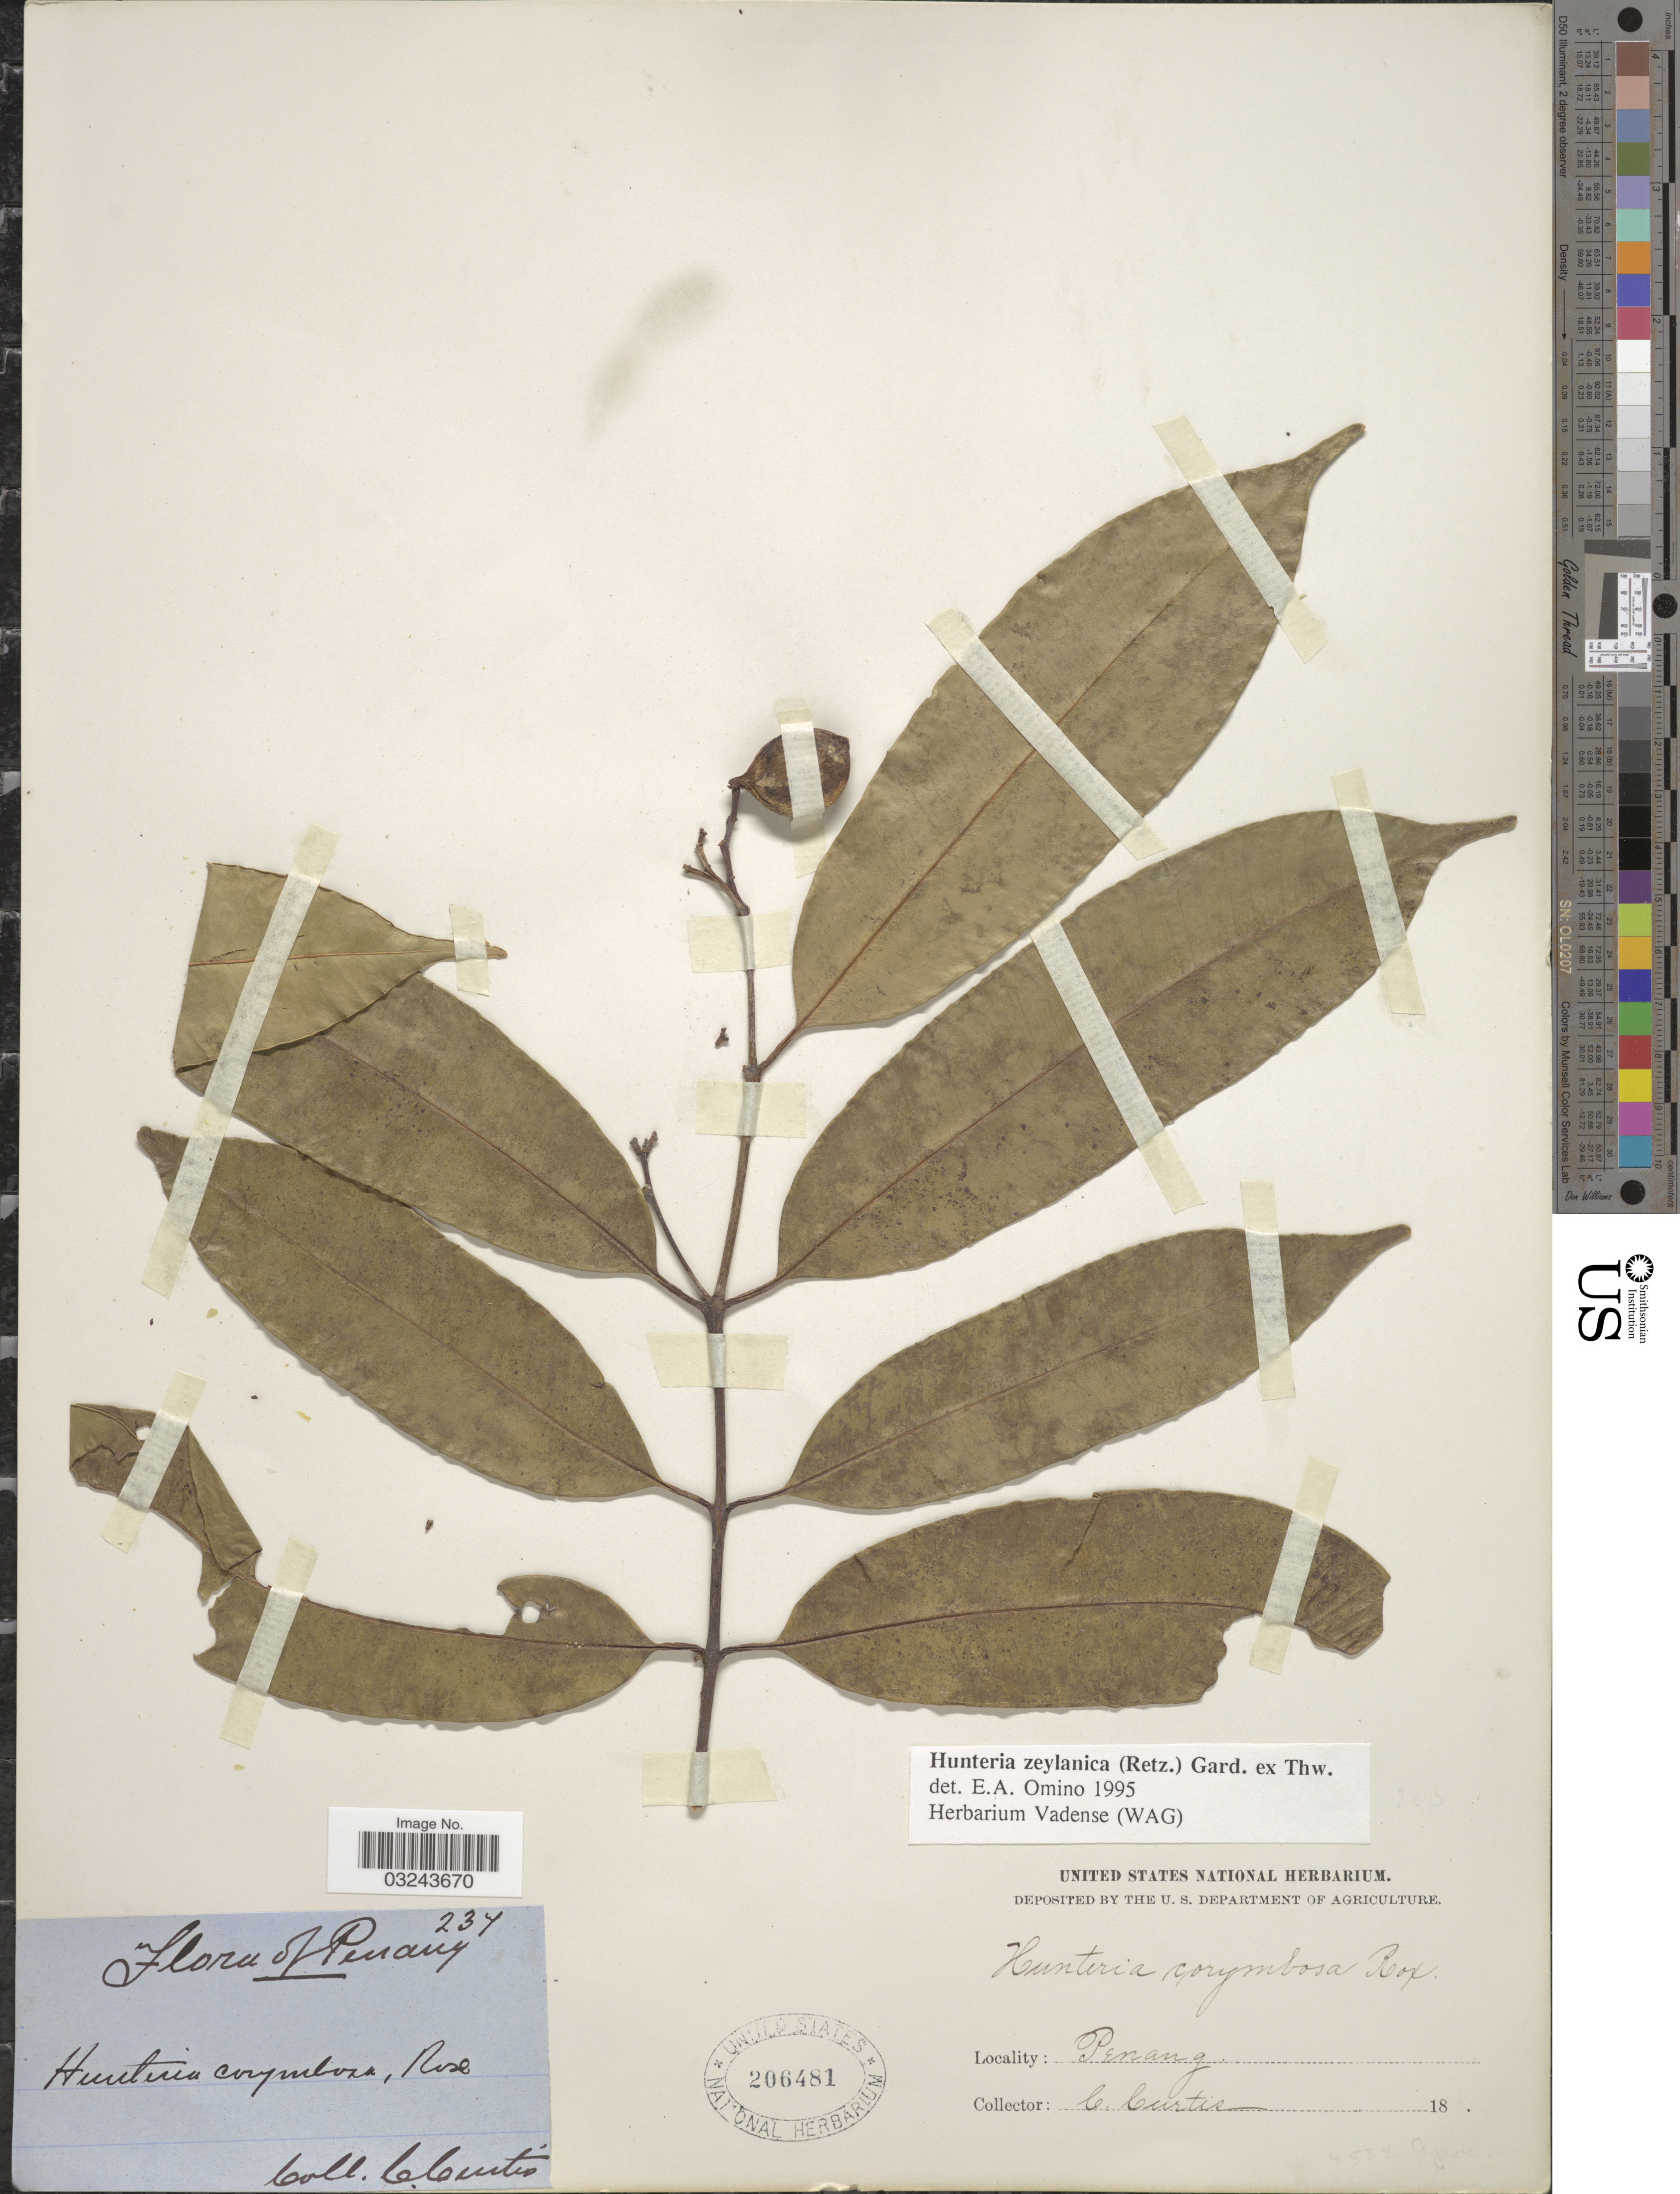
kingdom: Plantae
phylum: Tracheophyta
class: Magnoliopsida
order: Gentianales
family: Apocynaceae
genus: Hunteria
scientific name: Hunteria zeylanica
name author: (Retz.) Gardner ex Thwaites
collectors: C. Curtis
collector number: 237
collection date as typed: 18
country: Malaysia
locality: Penang.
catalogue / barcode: US 206481